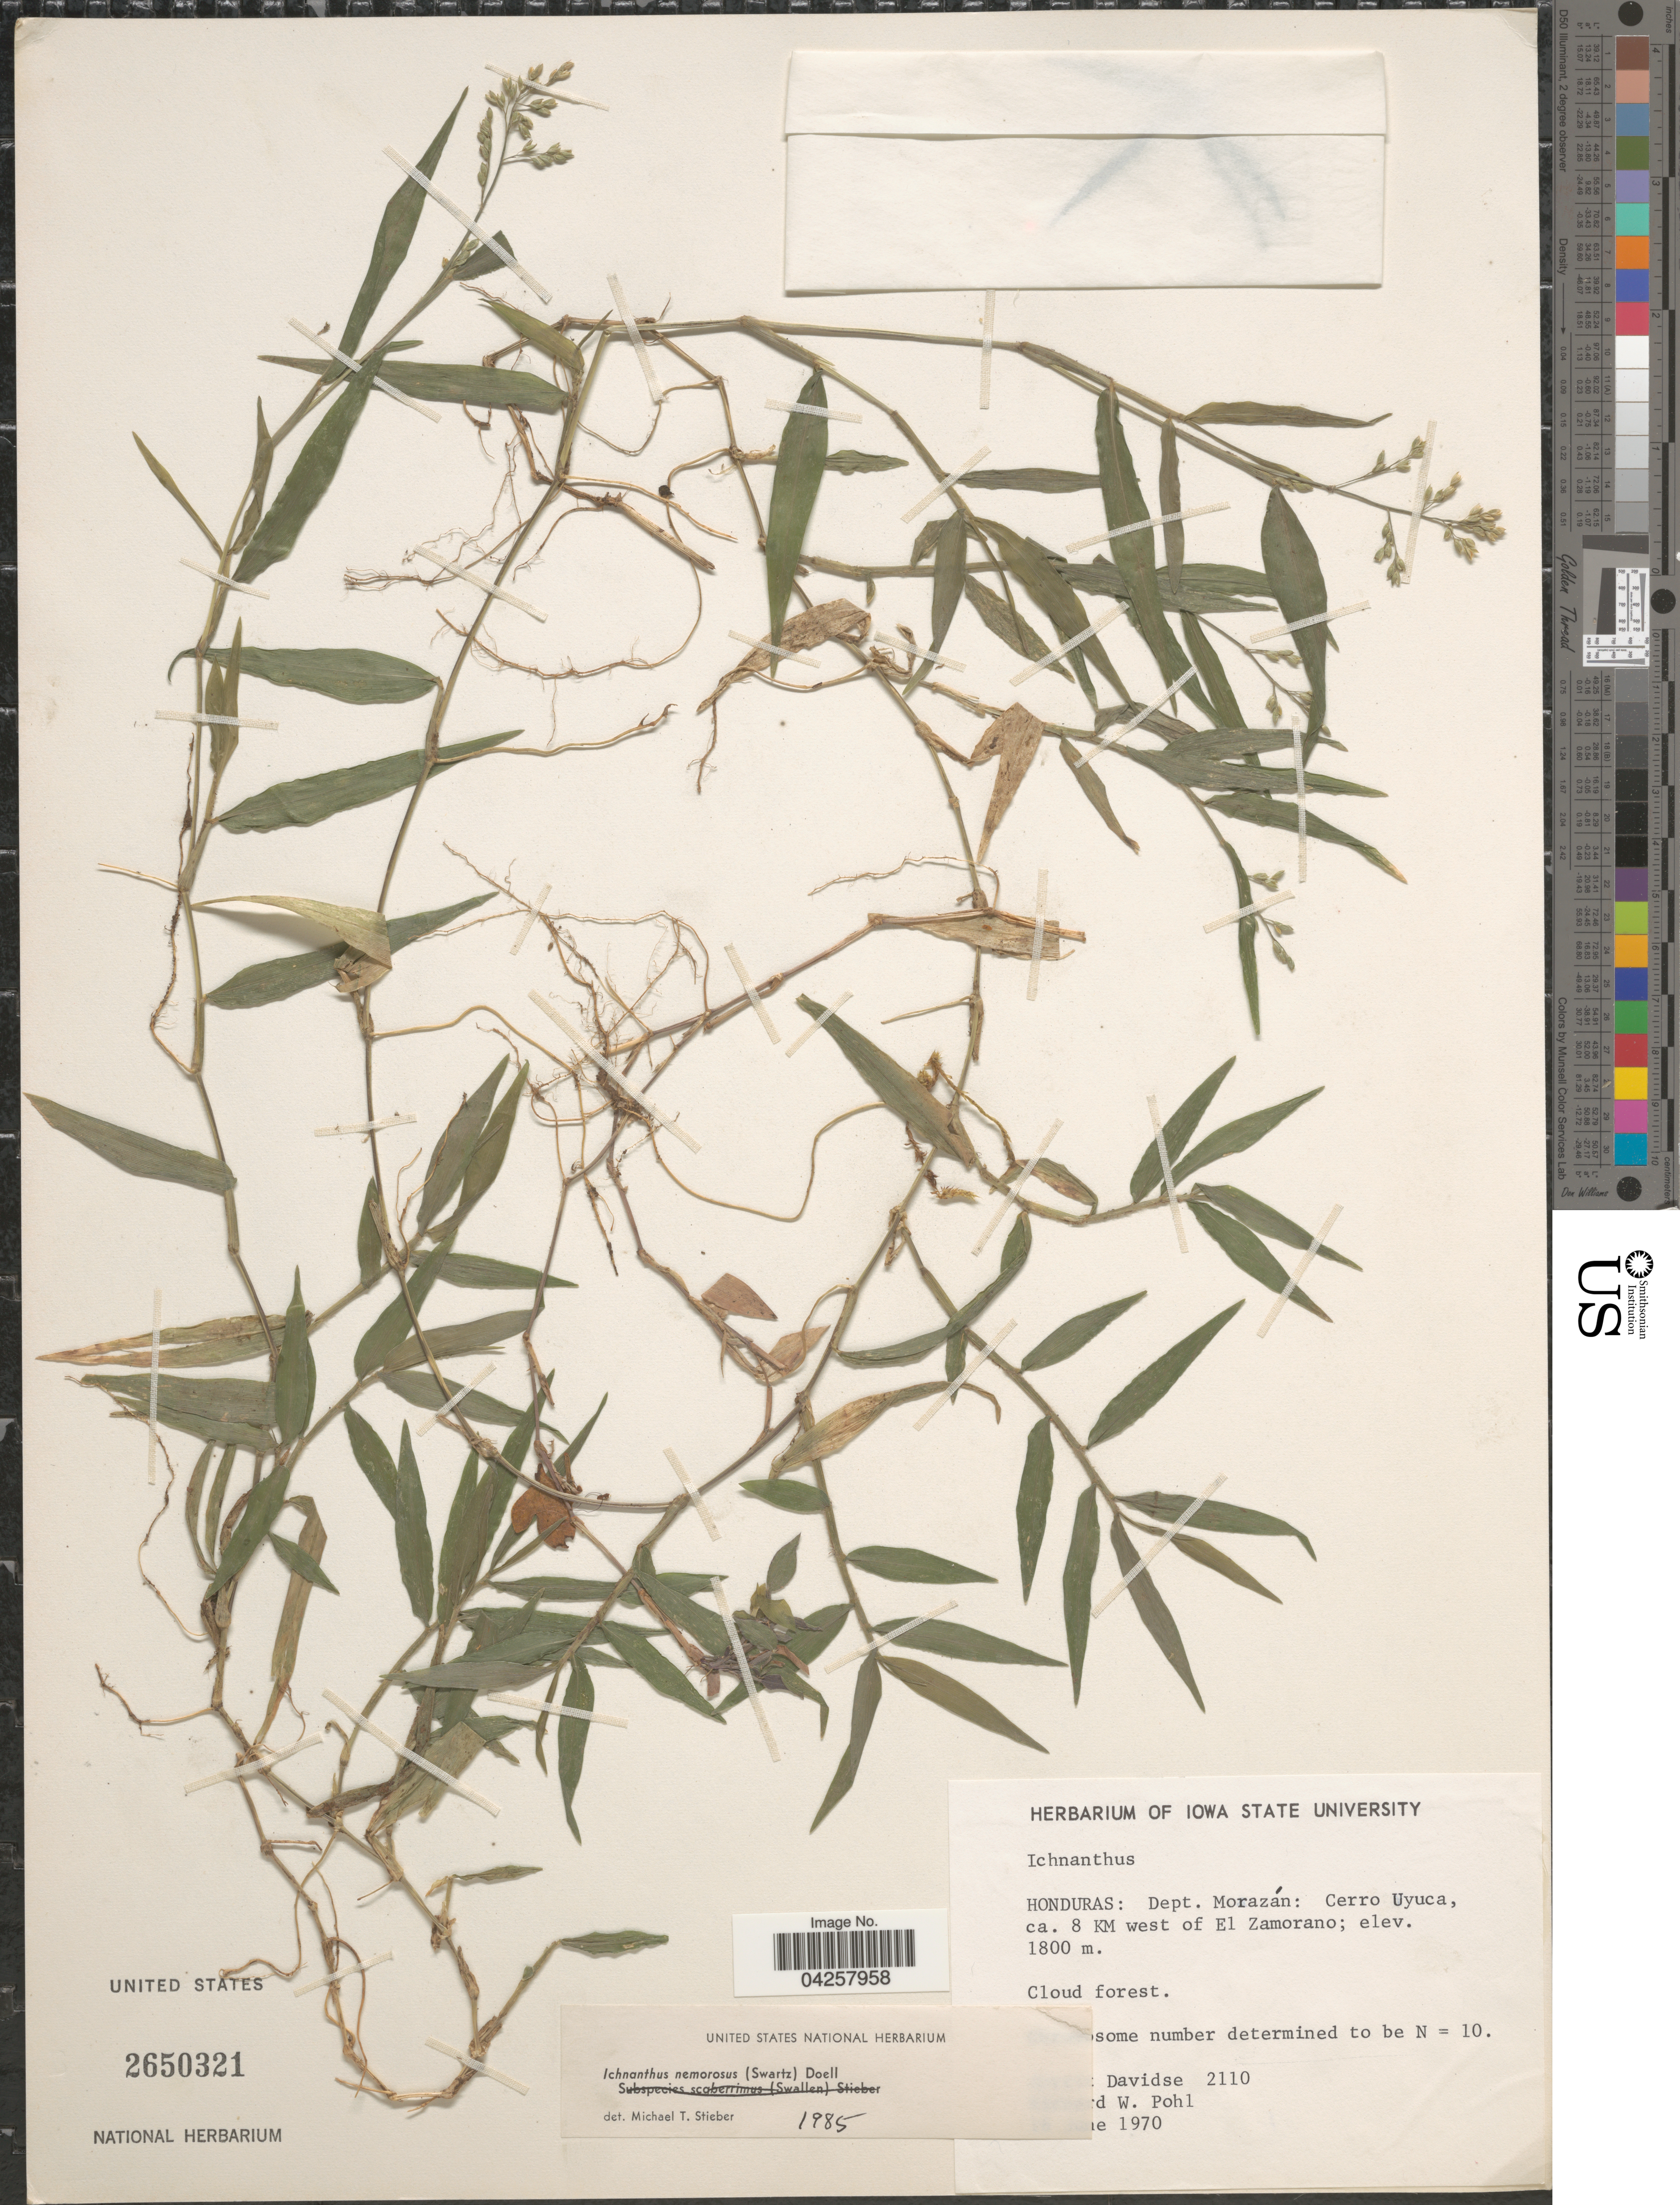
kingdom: Plantae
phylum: Tracheophyta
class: Liliopsida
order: Poales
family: Poaceae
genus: Hildaea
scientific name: Hildaea nemorosa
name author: (Sw.) C. Silva & R.P. Oliveira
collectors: G. Davidse & R. W. Pohl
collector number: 2110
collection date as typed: !e 1970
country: Honduras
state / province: Fco. Morazán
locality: Dept. Morazán: Cerro Uyuca, ca. 8 KM west of El Zamorano.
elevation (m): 1800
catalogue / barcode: US 2650321